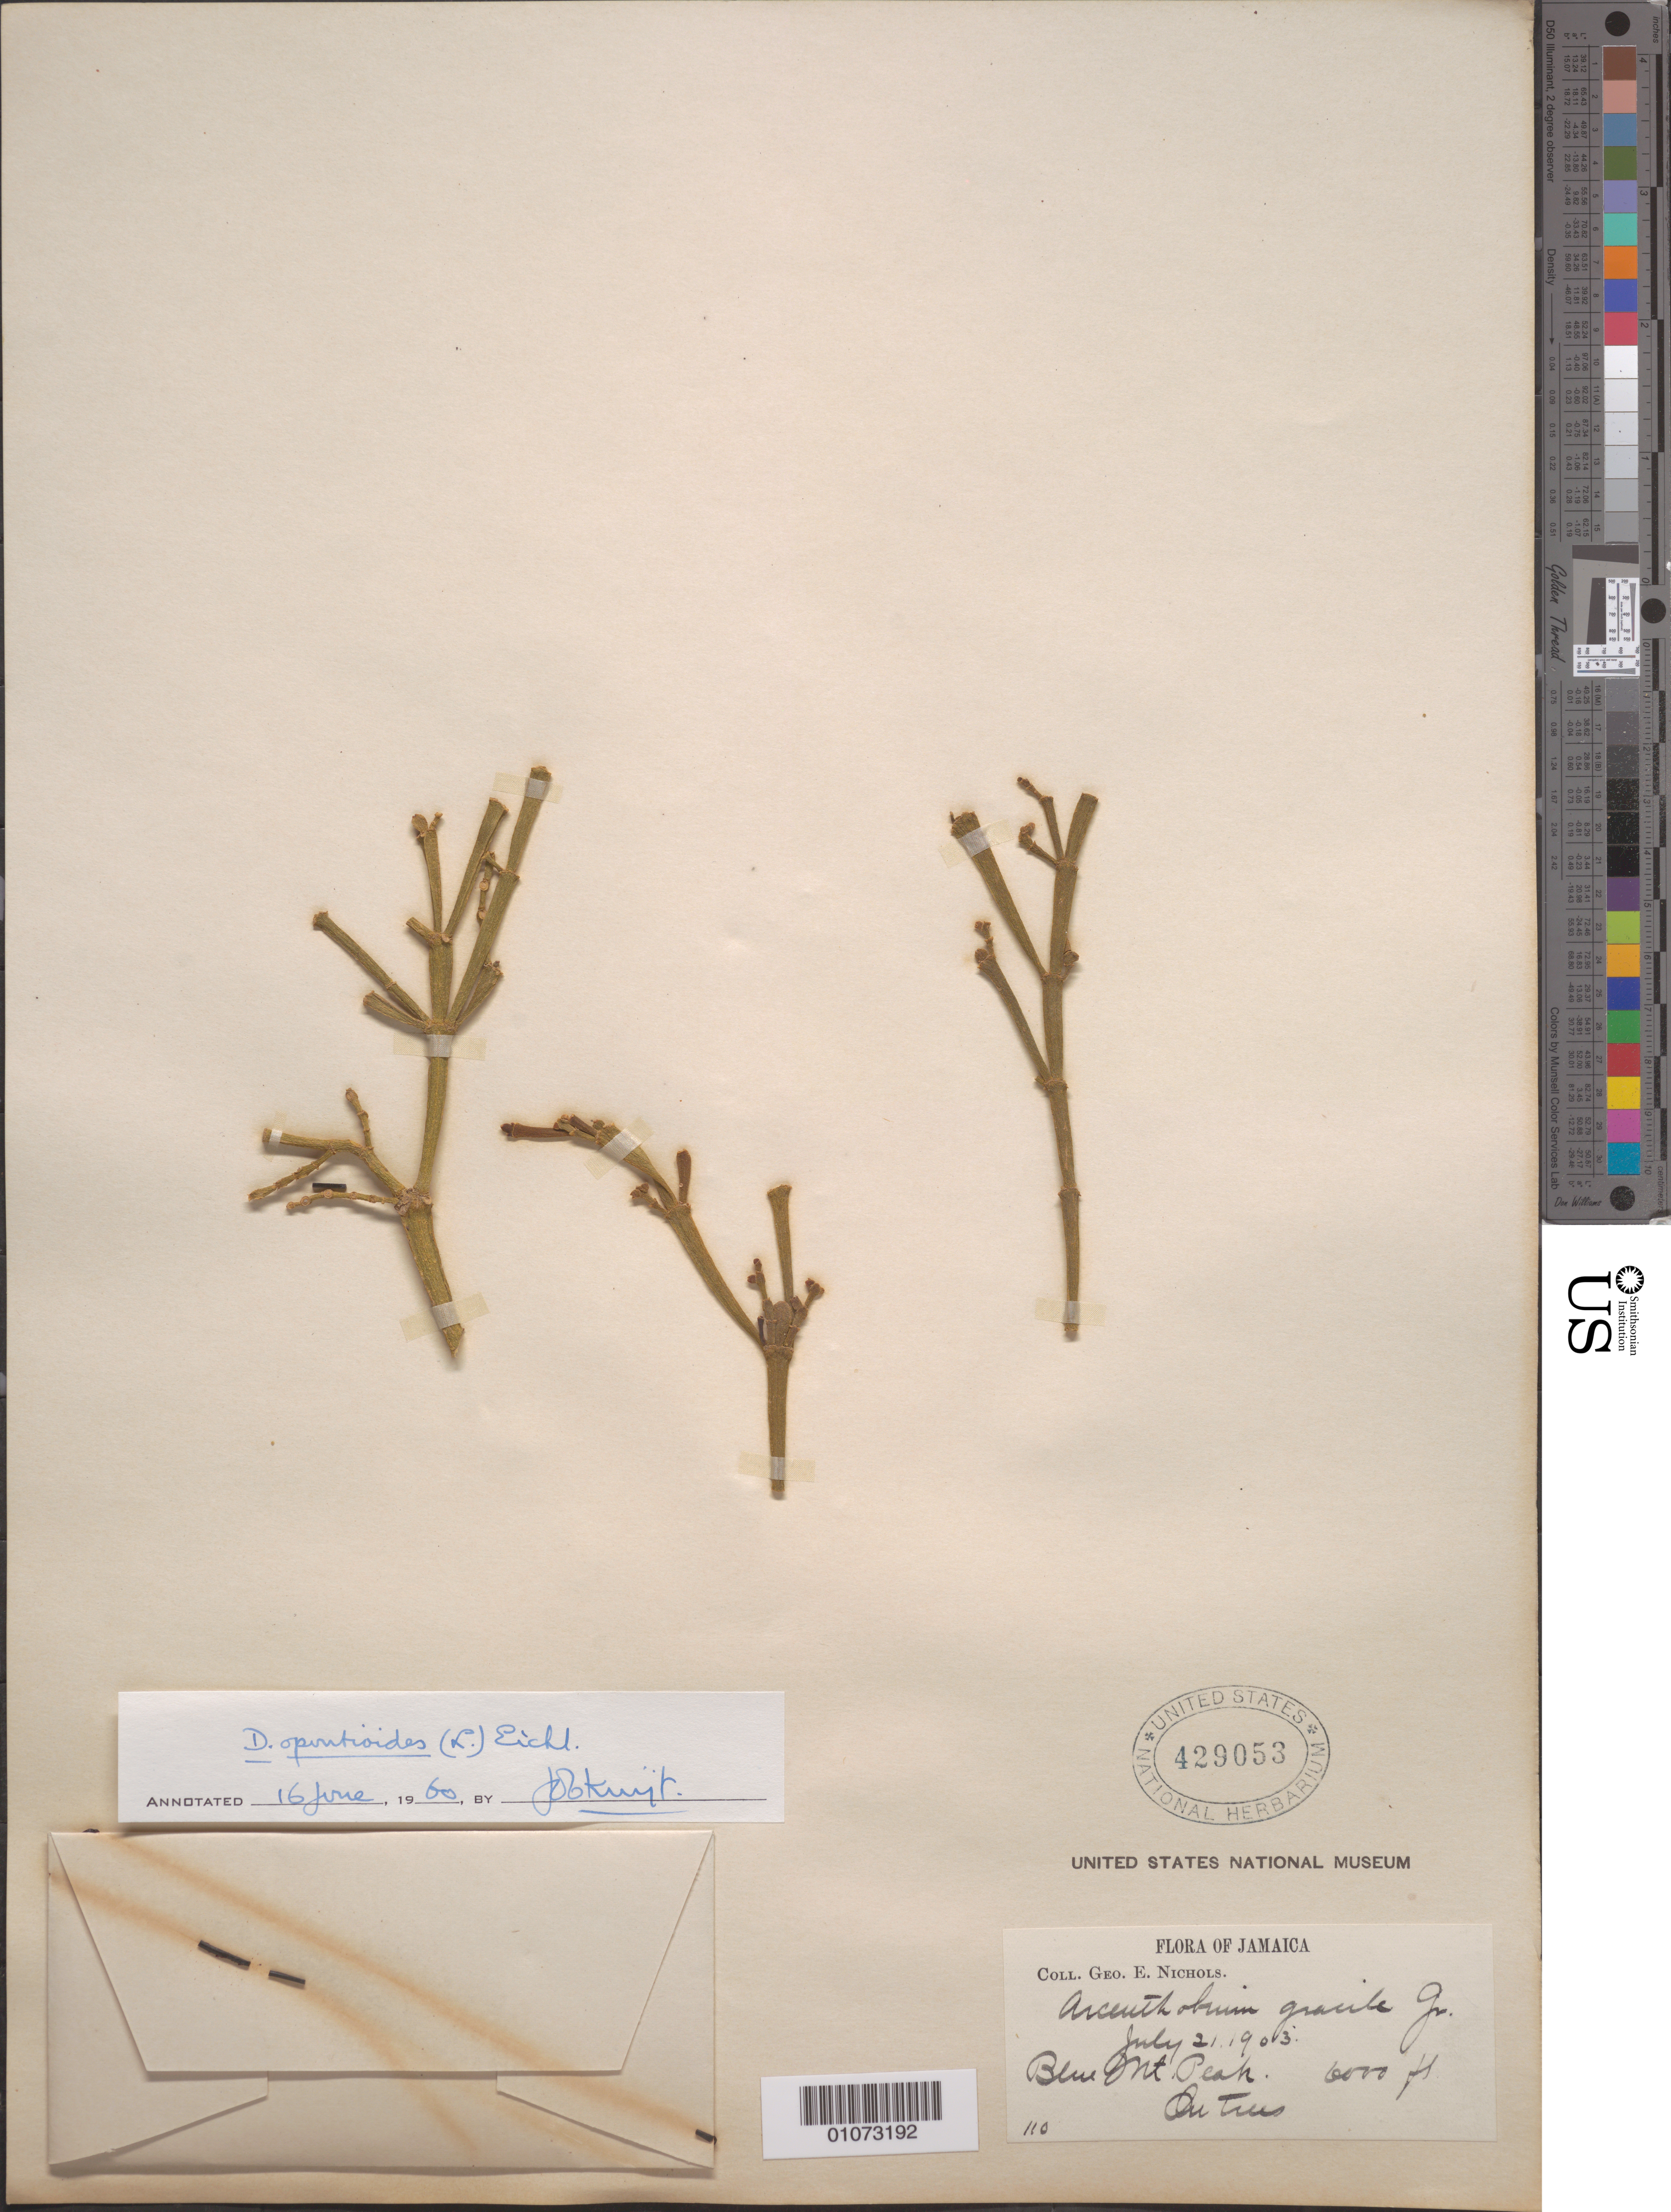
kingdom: Plantae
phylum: Tracheophyta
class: Magnoliopsida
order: Santalales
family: Viscaceae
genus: Dendrophthora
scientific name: Dendrophthora opuntioides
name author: (L.) Eichler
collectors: G. E. Nichols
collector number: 110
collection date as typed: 21 Jul 1903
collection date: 1903-07-21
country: Jamaica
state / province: Saint Andrew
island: Jamaica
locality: Blue Mt. peak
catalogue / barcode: US 429053